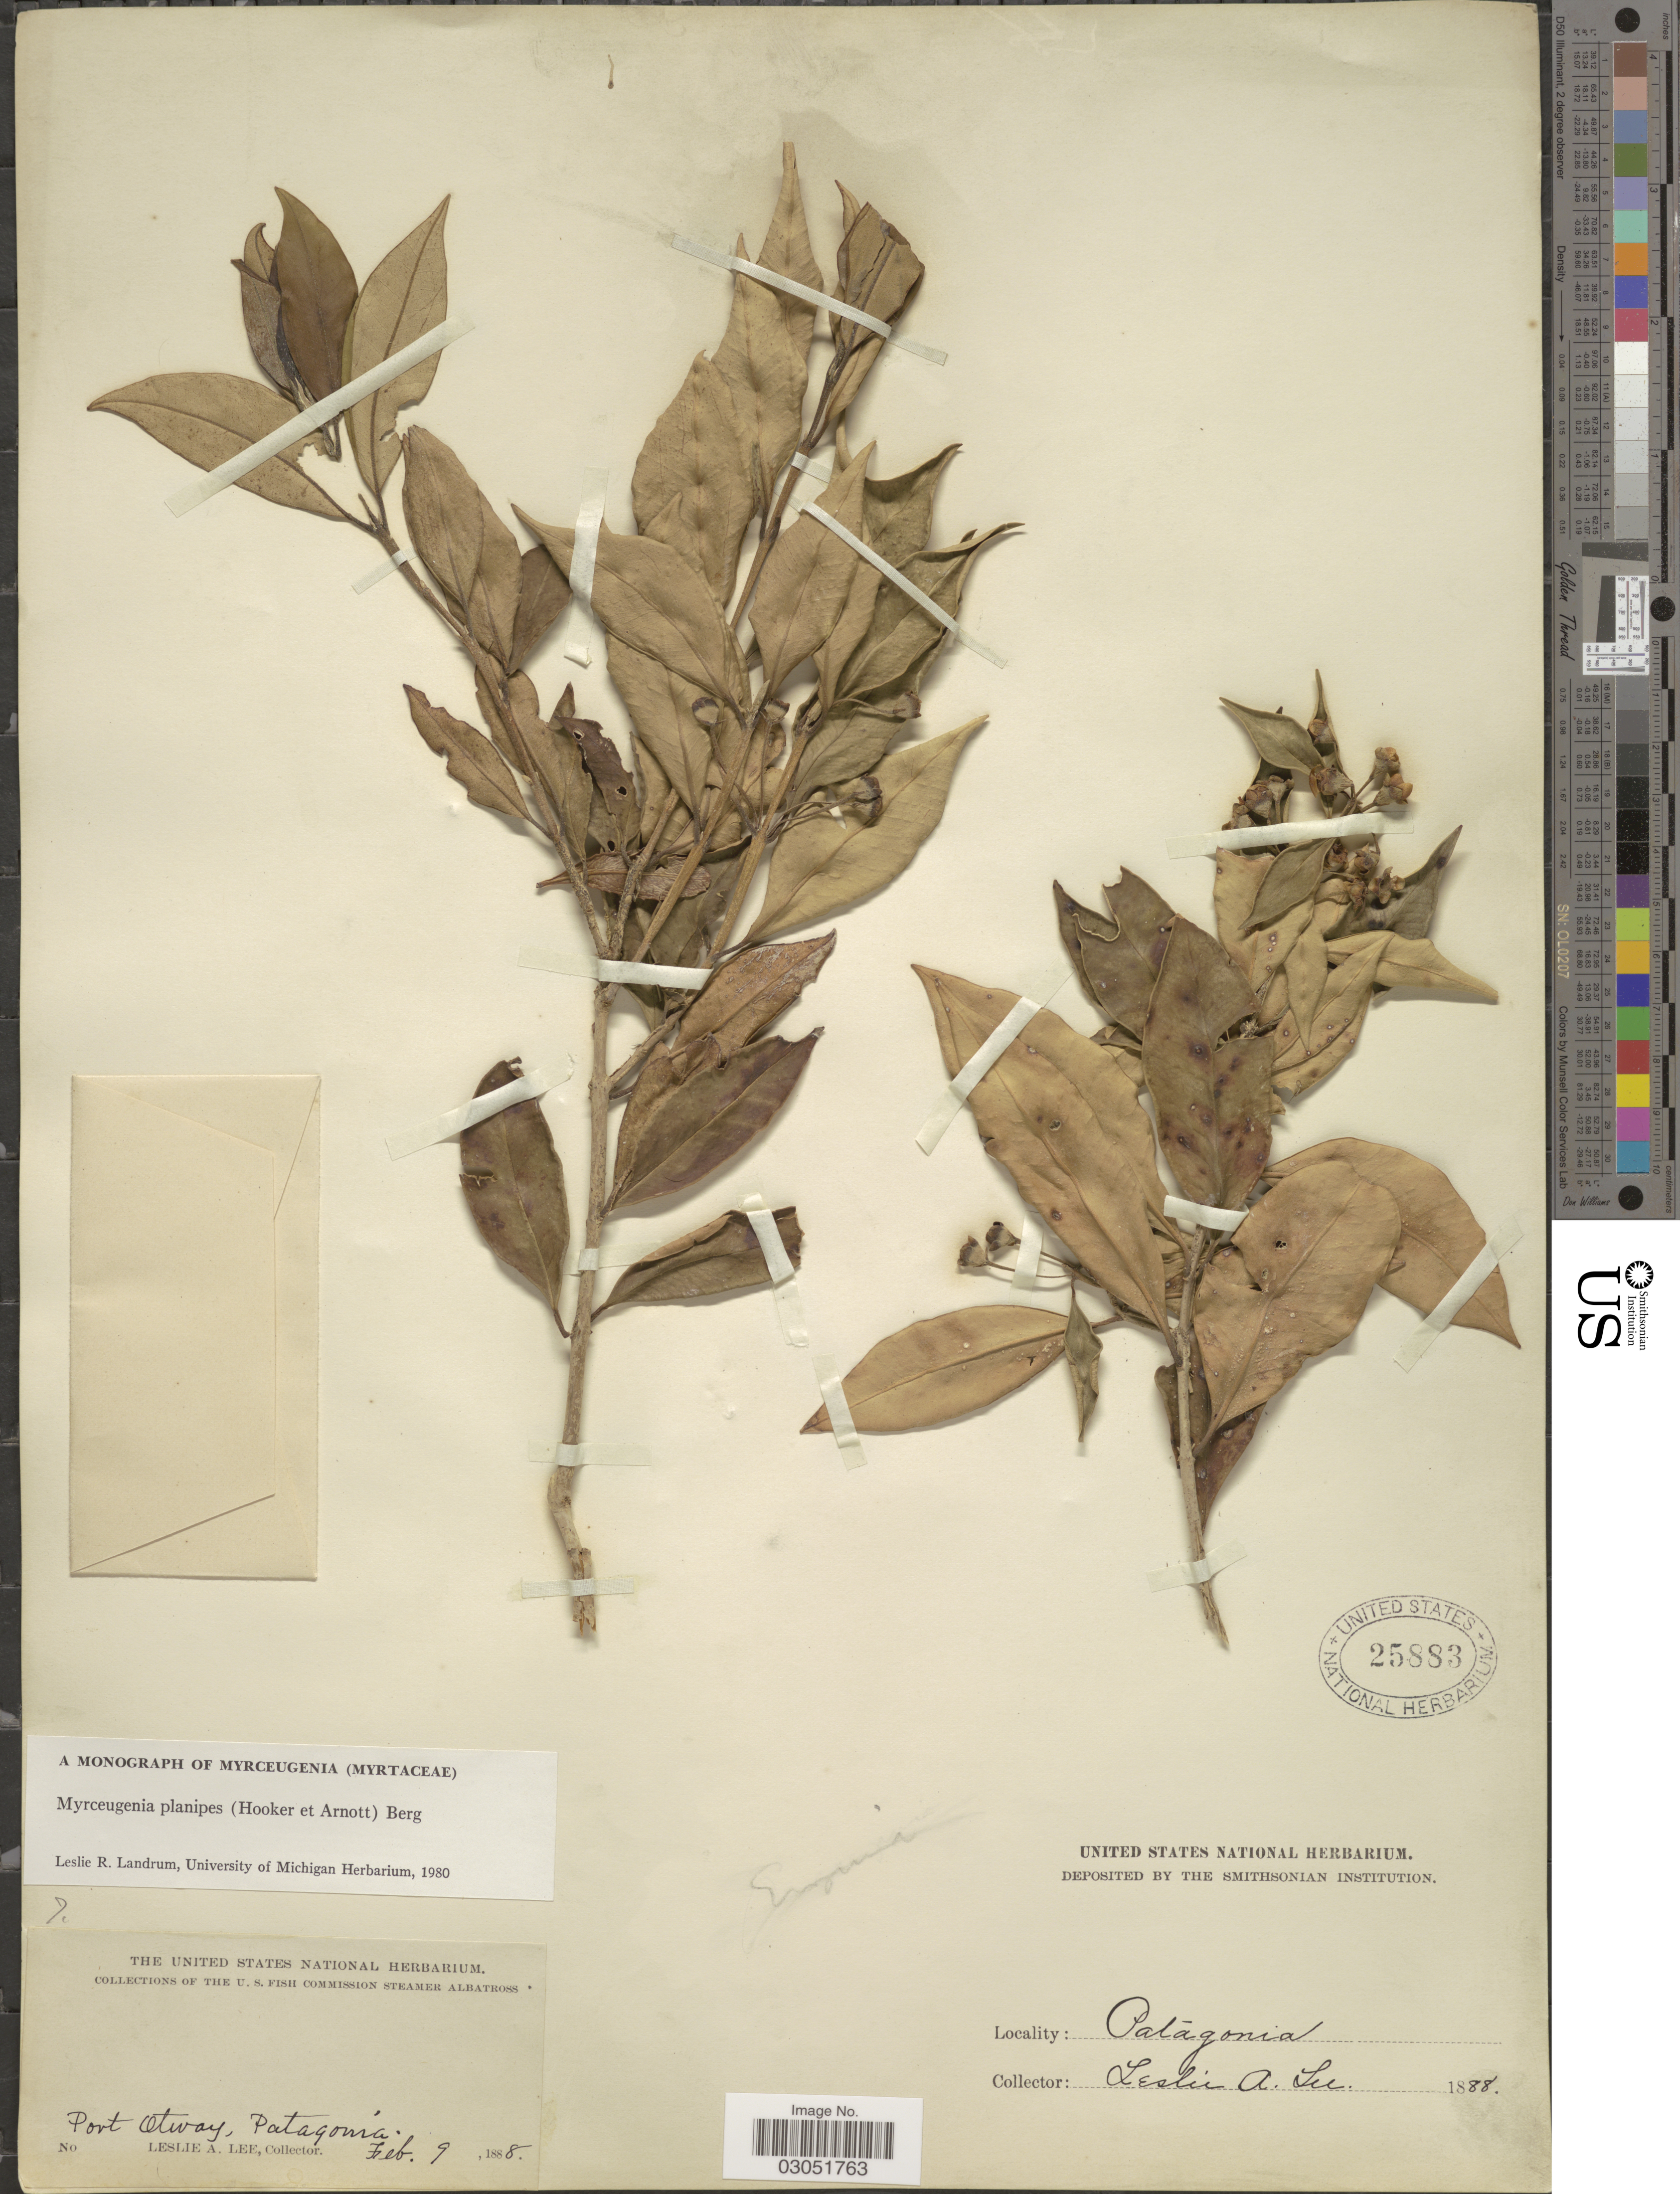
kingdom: Plantae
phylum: Tracheophyta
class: Magnoliopsida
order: Myrtales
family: Myrtaceae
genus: Myrceugenia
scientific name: Myrceugenia planipes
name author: (Hook. & Arn.) O. Berg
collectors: L. Lee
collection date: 1888-02-09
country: Chile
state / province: Aisén (XI)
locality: Port Otway, Patagonia.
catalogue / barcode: US 25883